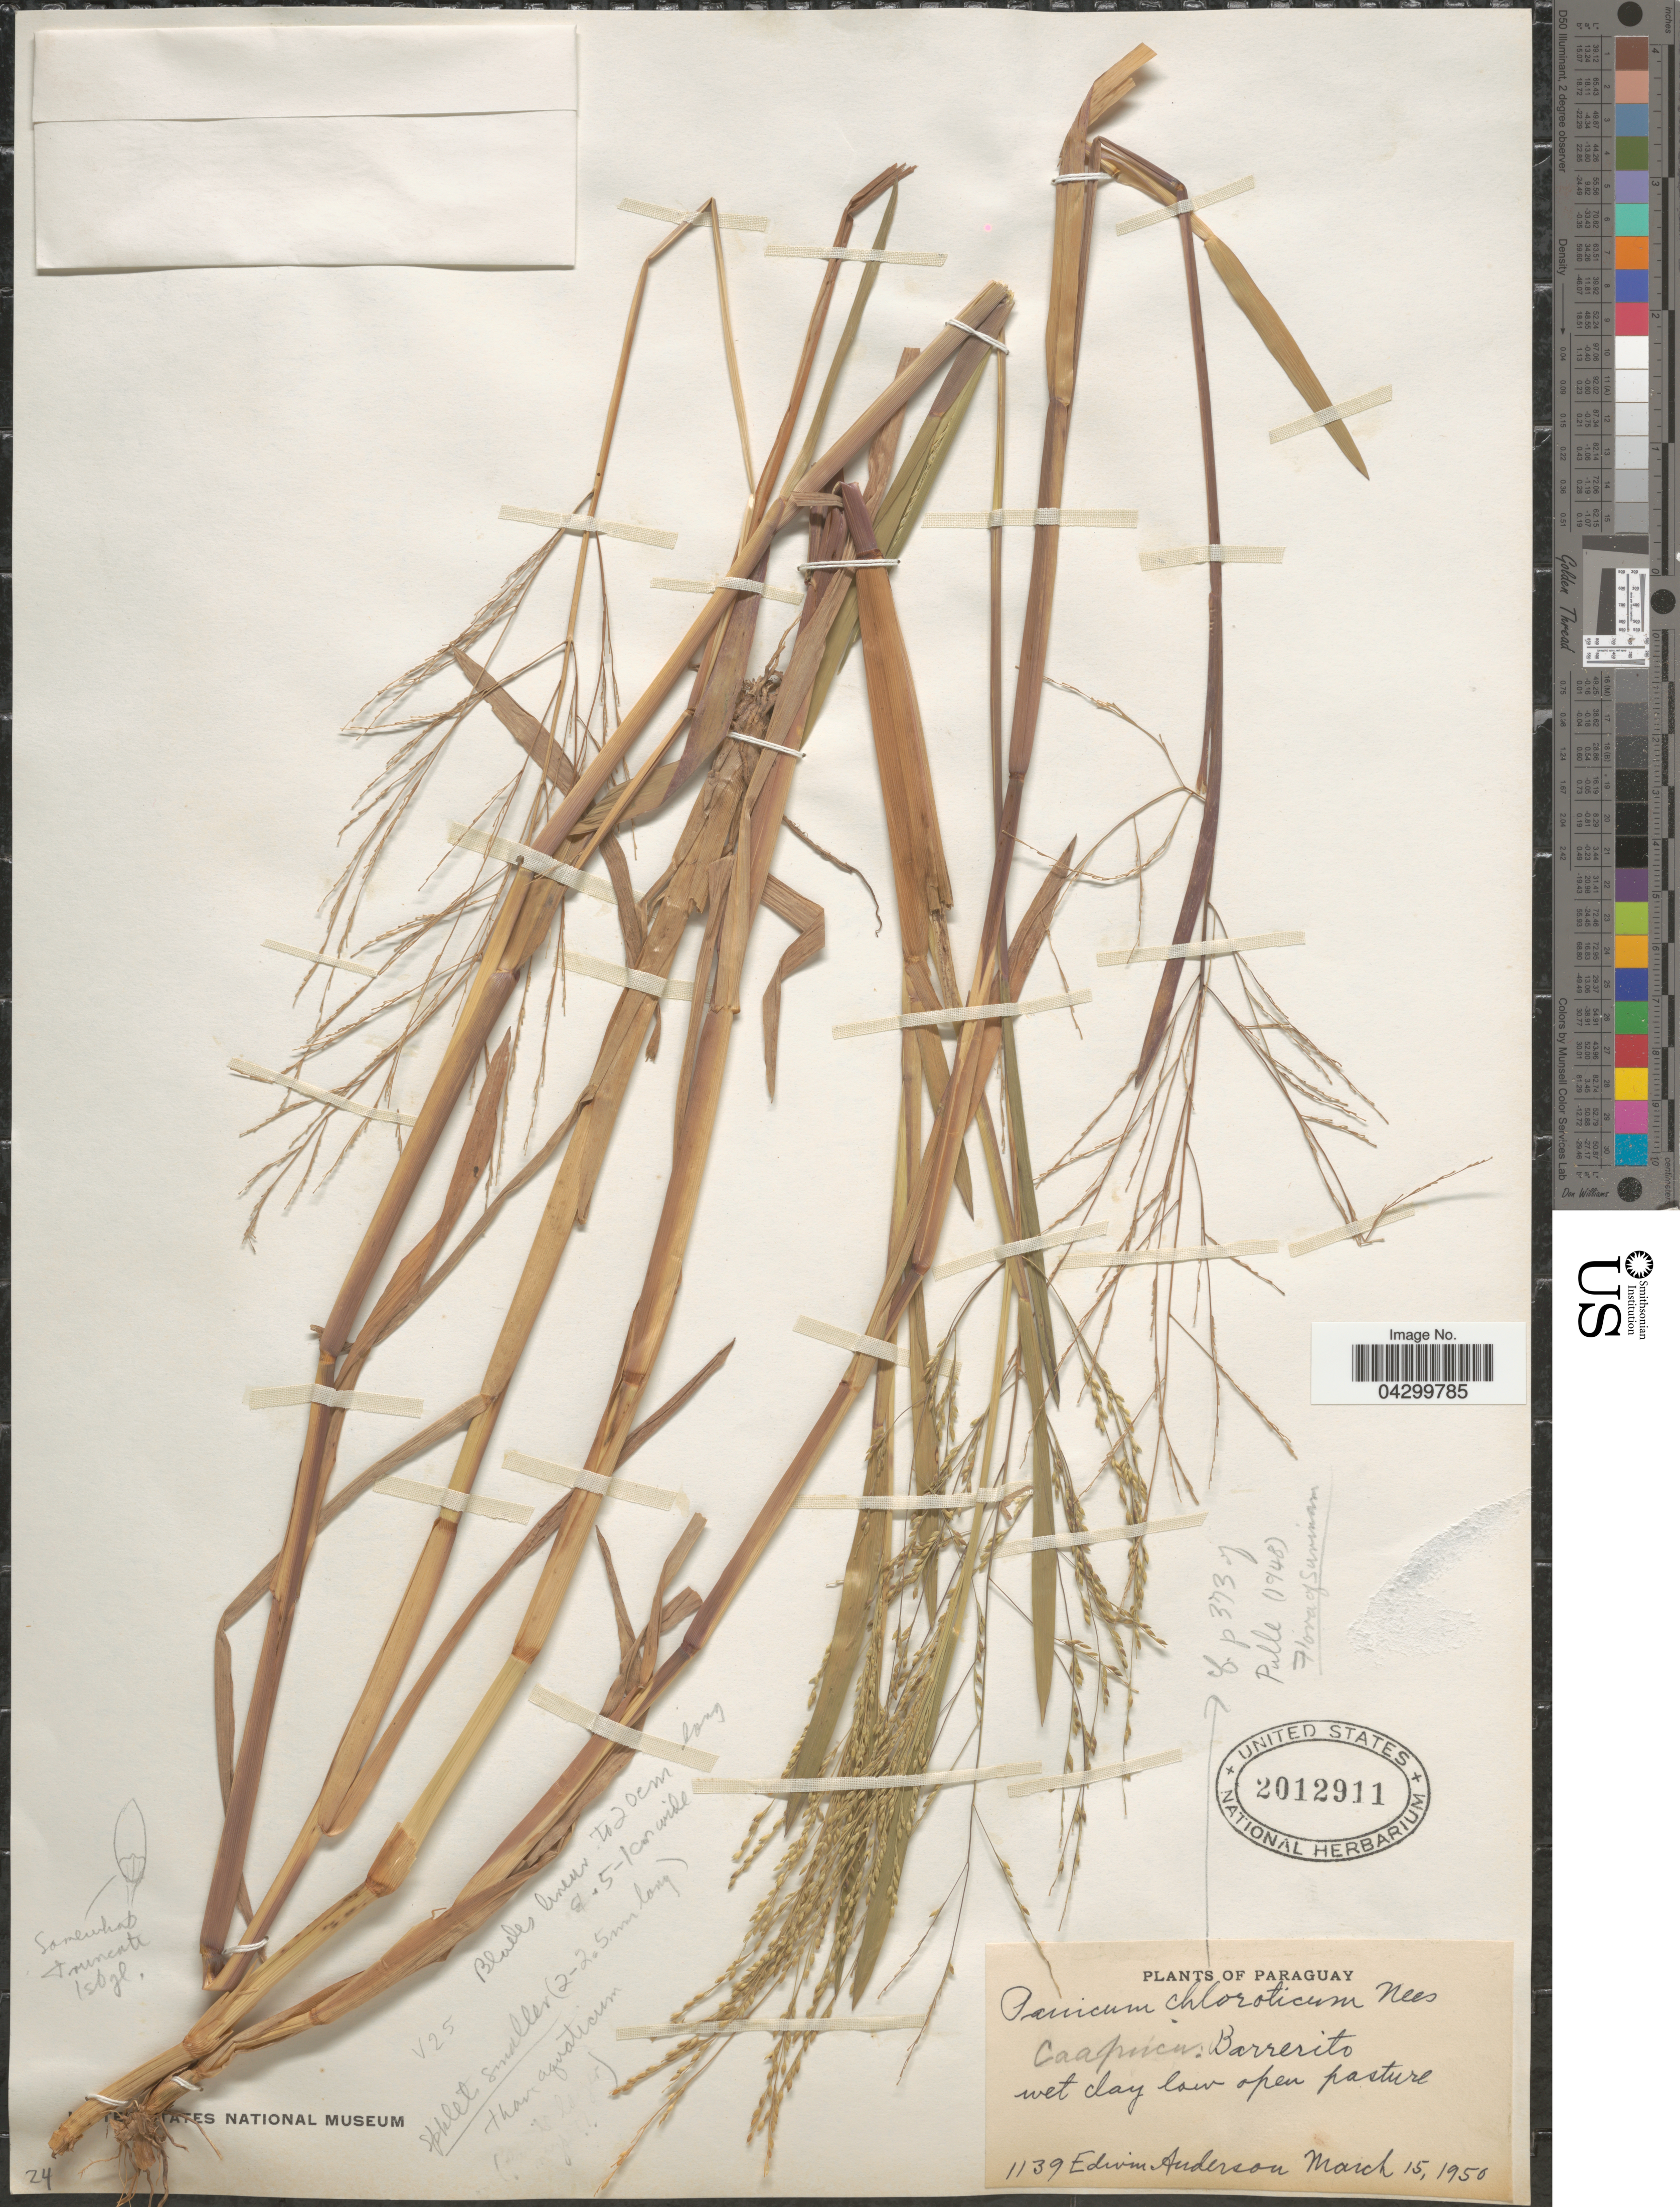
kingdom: Plantae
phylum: Tracheophyta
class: Liliopsida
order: Poales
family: Poaceae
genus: Panicum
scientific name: Panicum dichotomiflorum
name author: Michx.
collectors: E. Anderson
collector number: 1139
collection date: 1950-03-15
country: Paraguay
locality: Caapucu. Barrerito.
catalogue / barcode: US 2012911